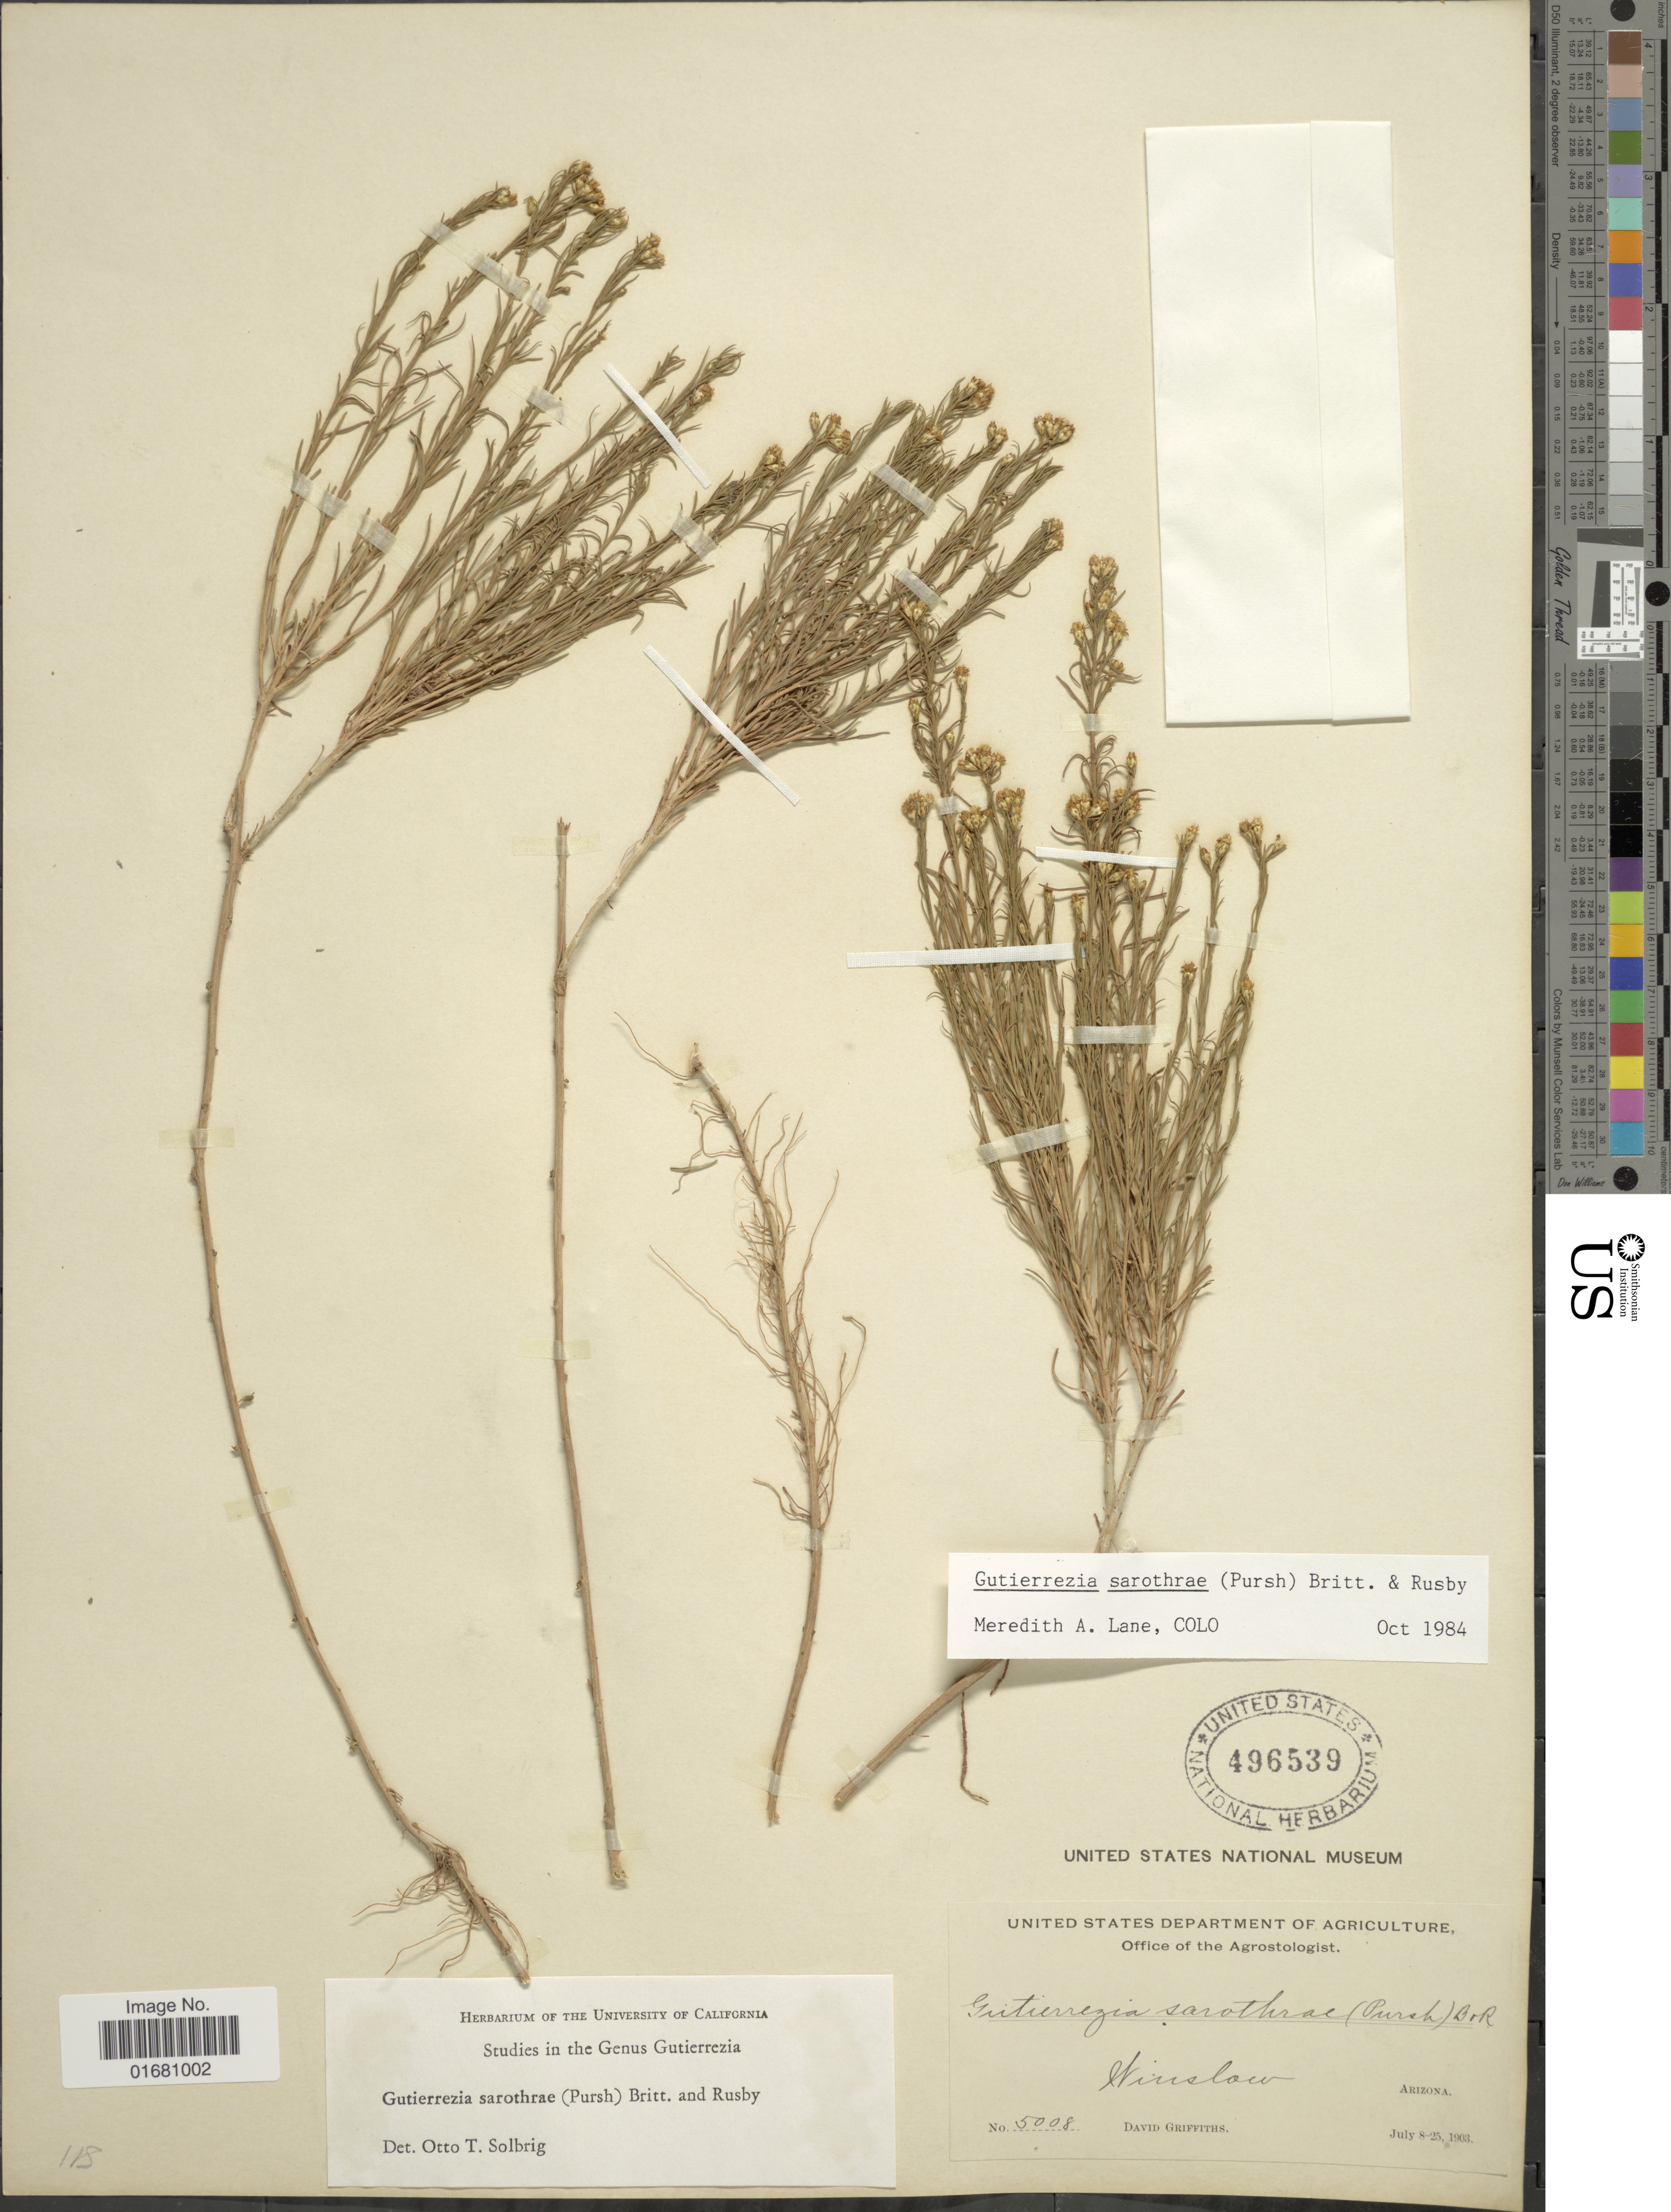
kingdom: Plantae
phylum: Tracheophyta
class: Magnoliopsida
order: Asterales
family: Asteraceae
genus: Gutierrezia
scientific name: Gutierrezia sarothrae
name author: (Pursh) Britton & Rusby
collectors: D. Griffiths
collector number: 5008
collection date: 1903-07-08/1903-07-25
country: United States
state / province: Arizona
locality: Winslow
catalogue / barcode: US 496539